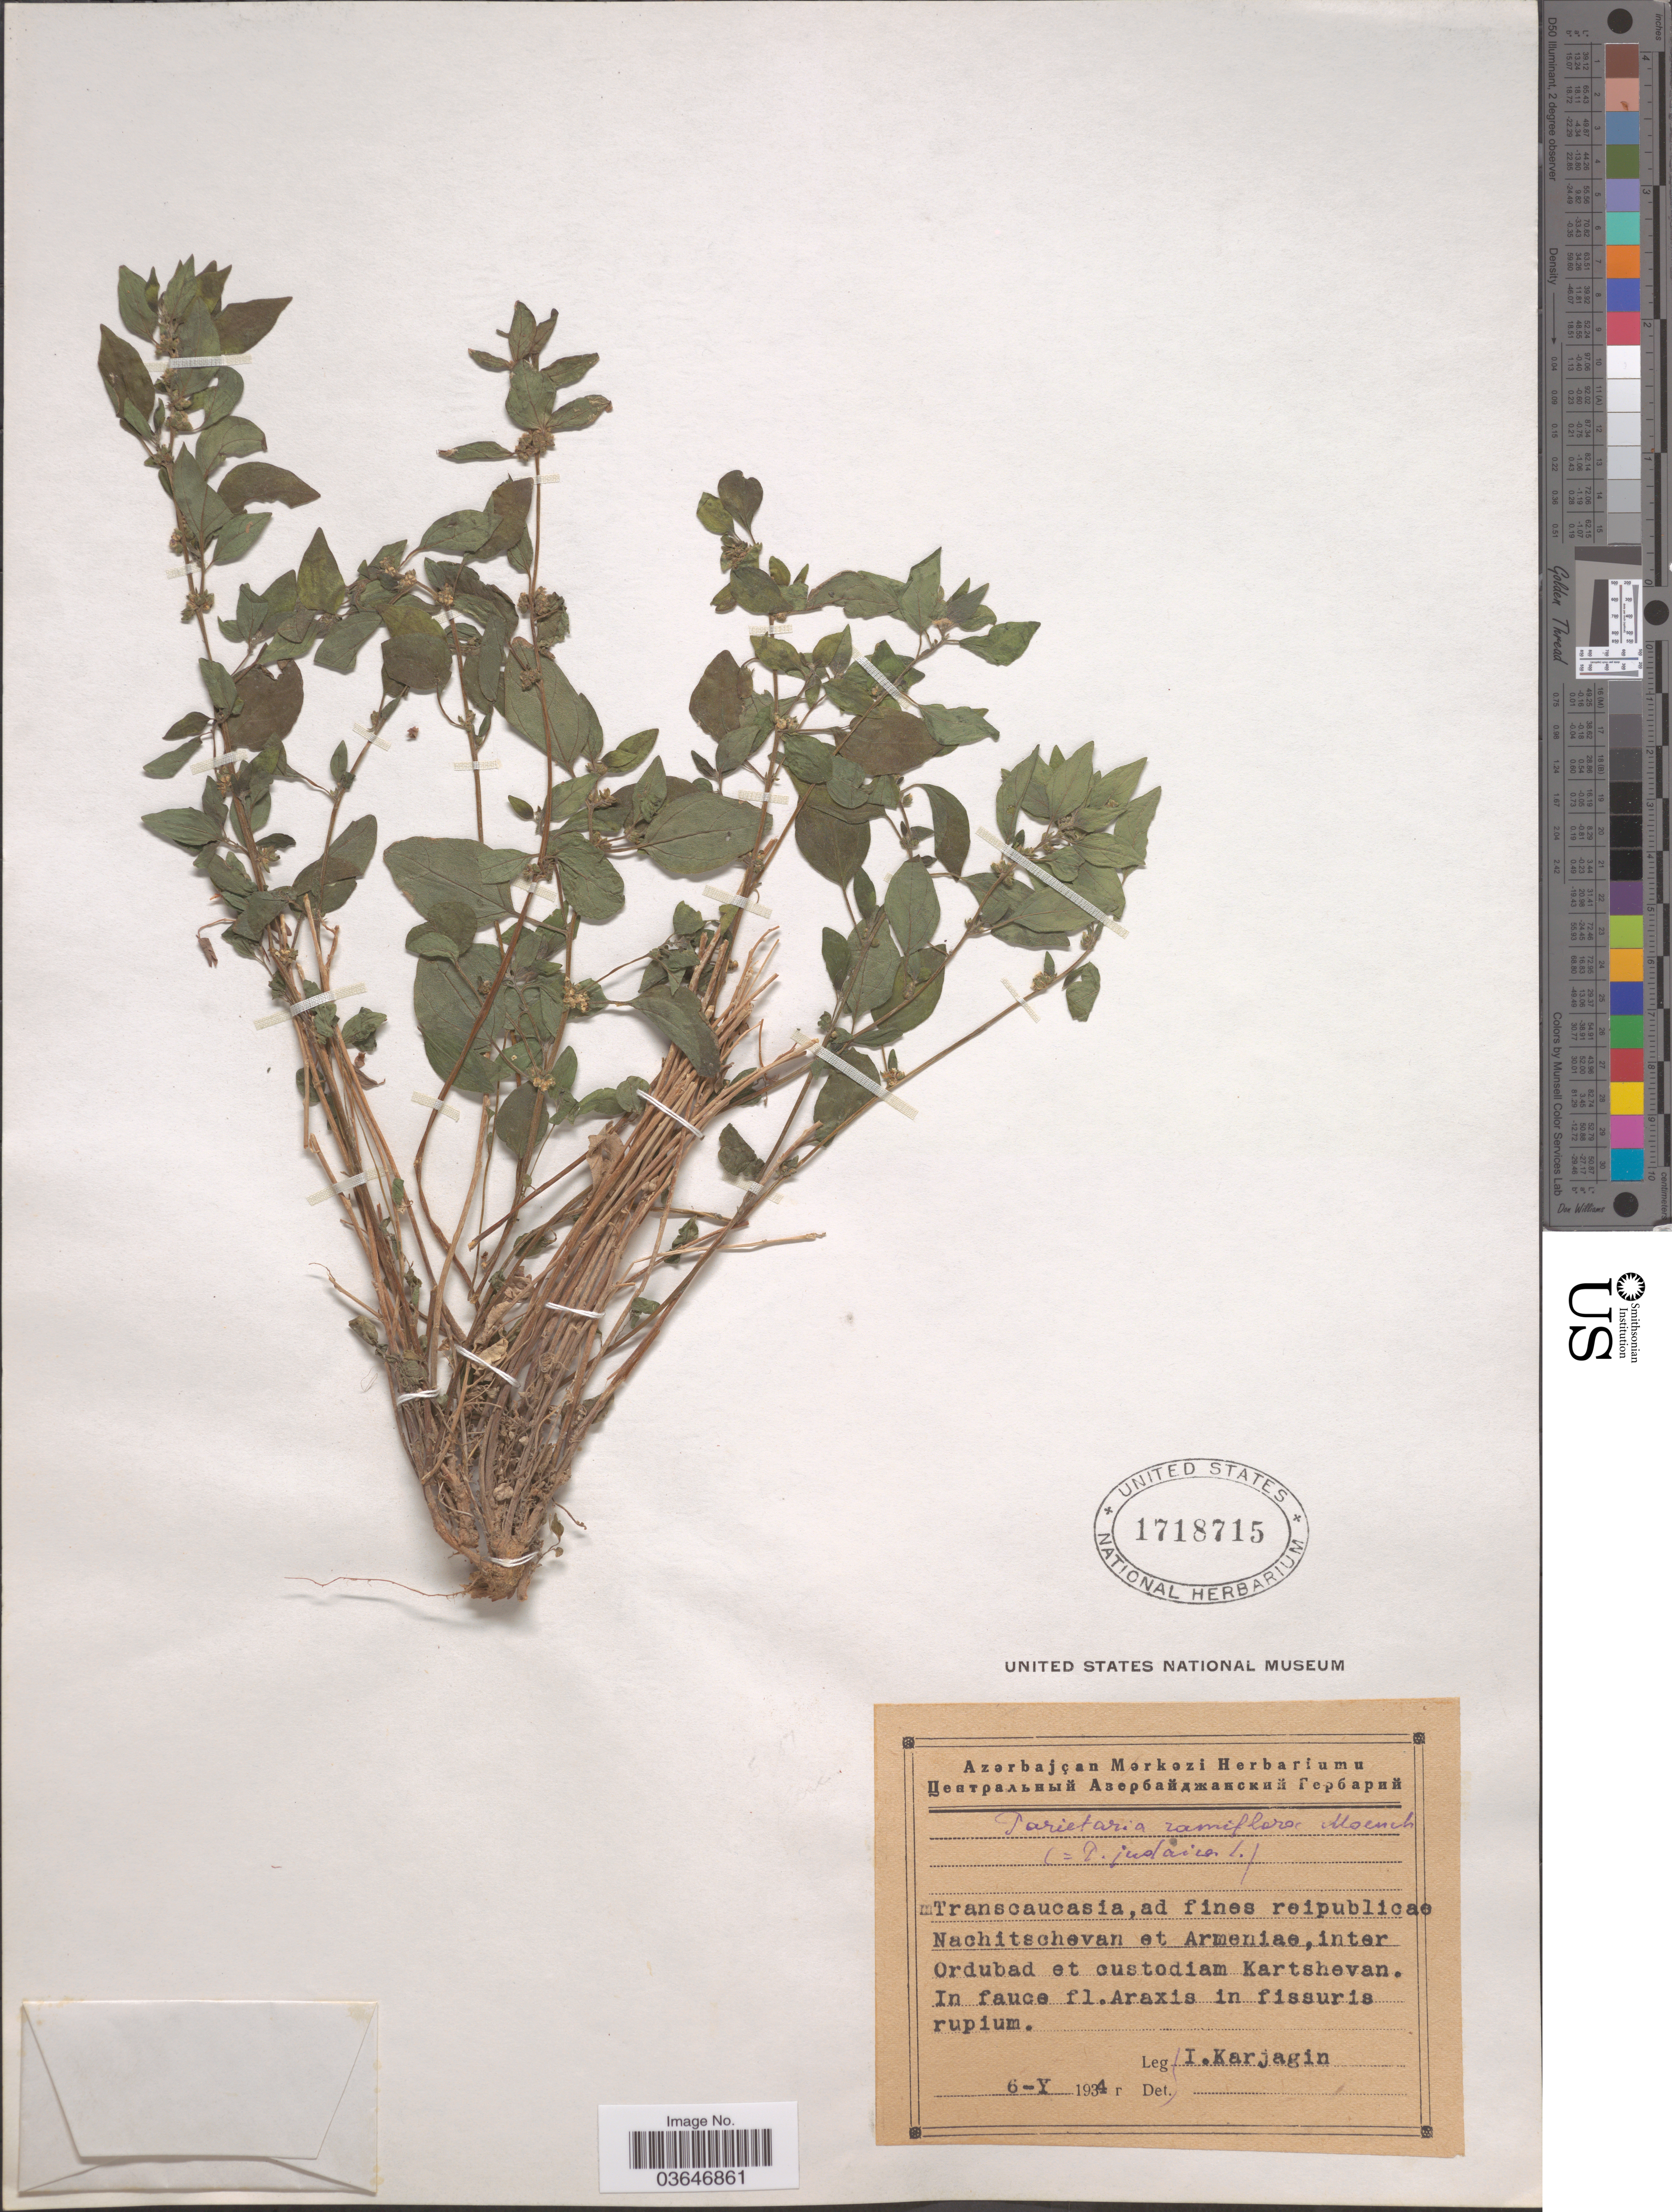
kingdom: Plantae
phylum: Tracheophyta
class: Magnoliopsida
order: Rosales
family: Urticaceae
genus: Parietaria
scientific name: Parietaria ramiflora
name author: Moench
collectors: I. Karjagin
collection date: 1934-10-06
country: Armenia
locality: Transcaucasia, ad fines reipublicae Nachitschevan et Armeniae, inter Ordubad et custodiam Kartshevan.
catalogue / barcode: US 1718715